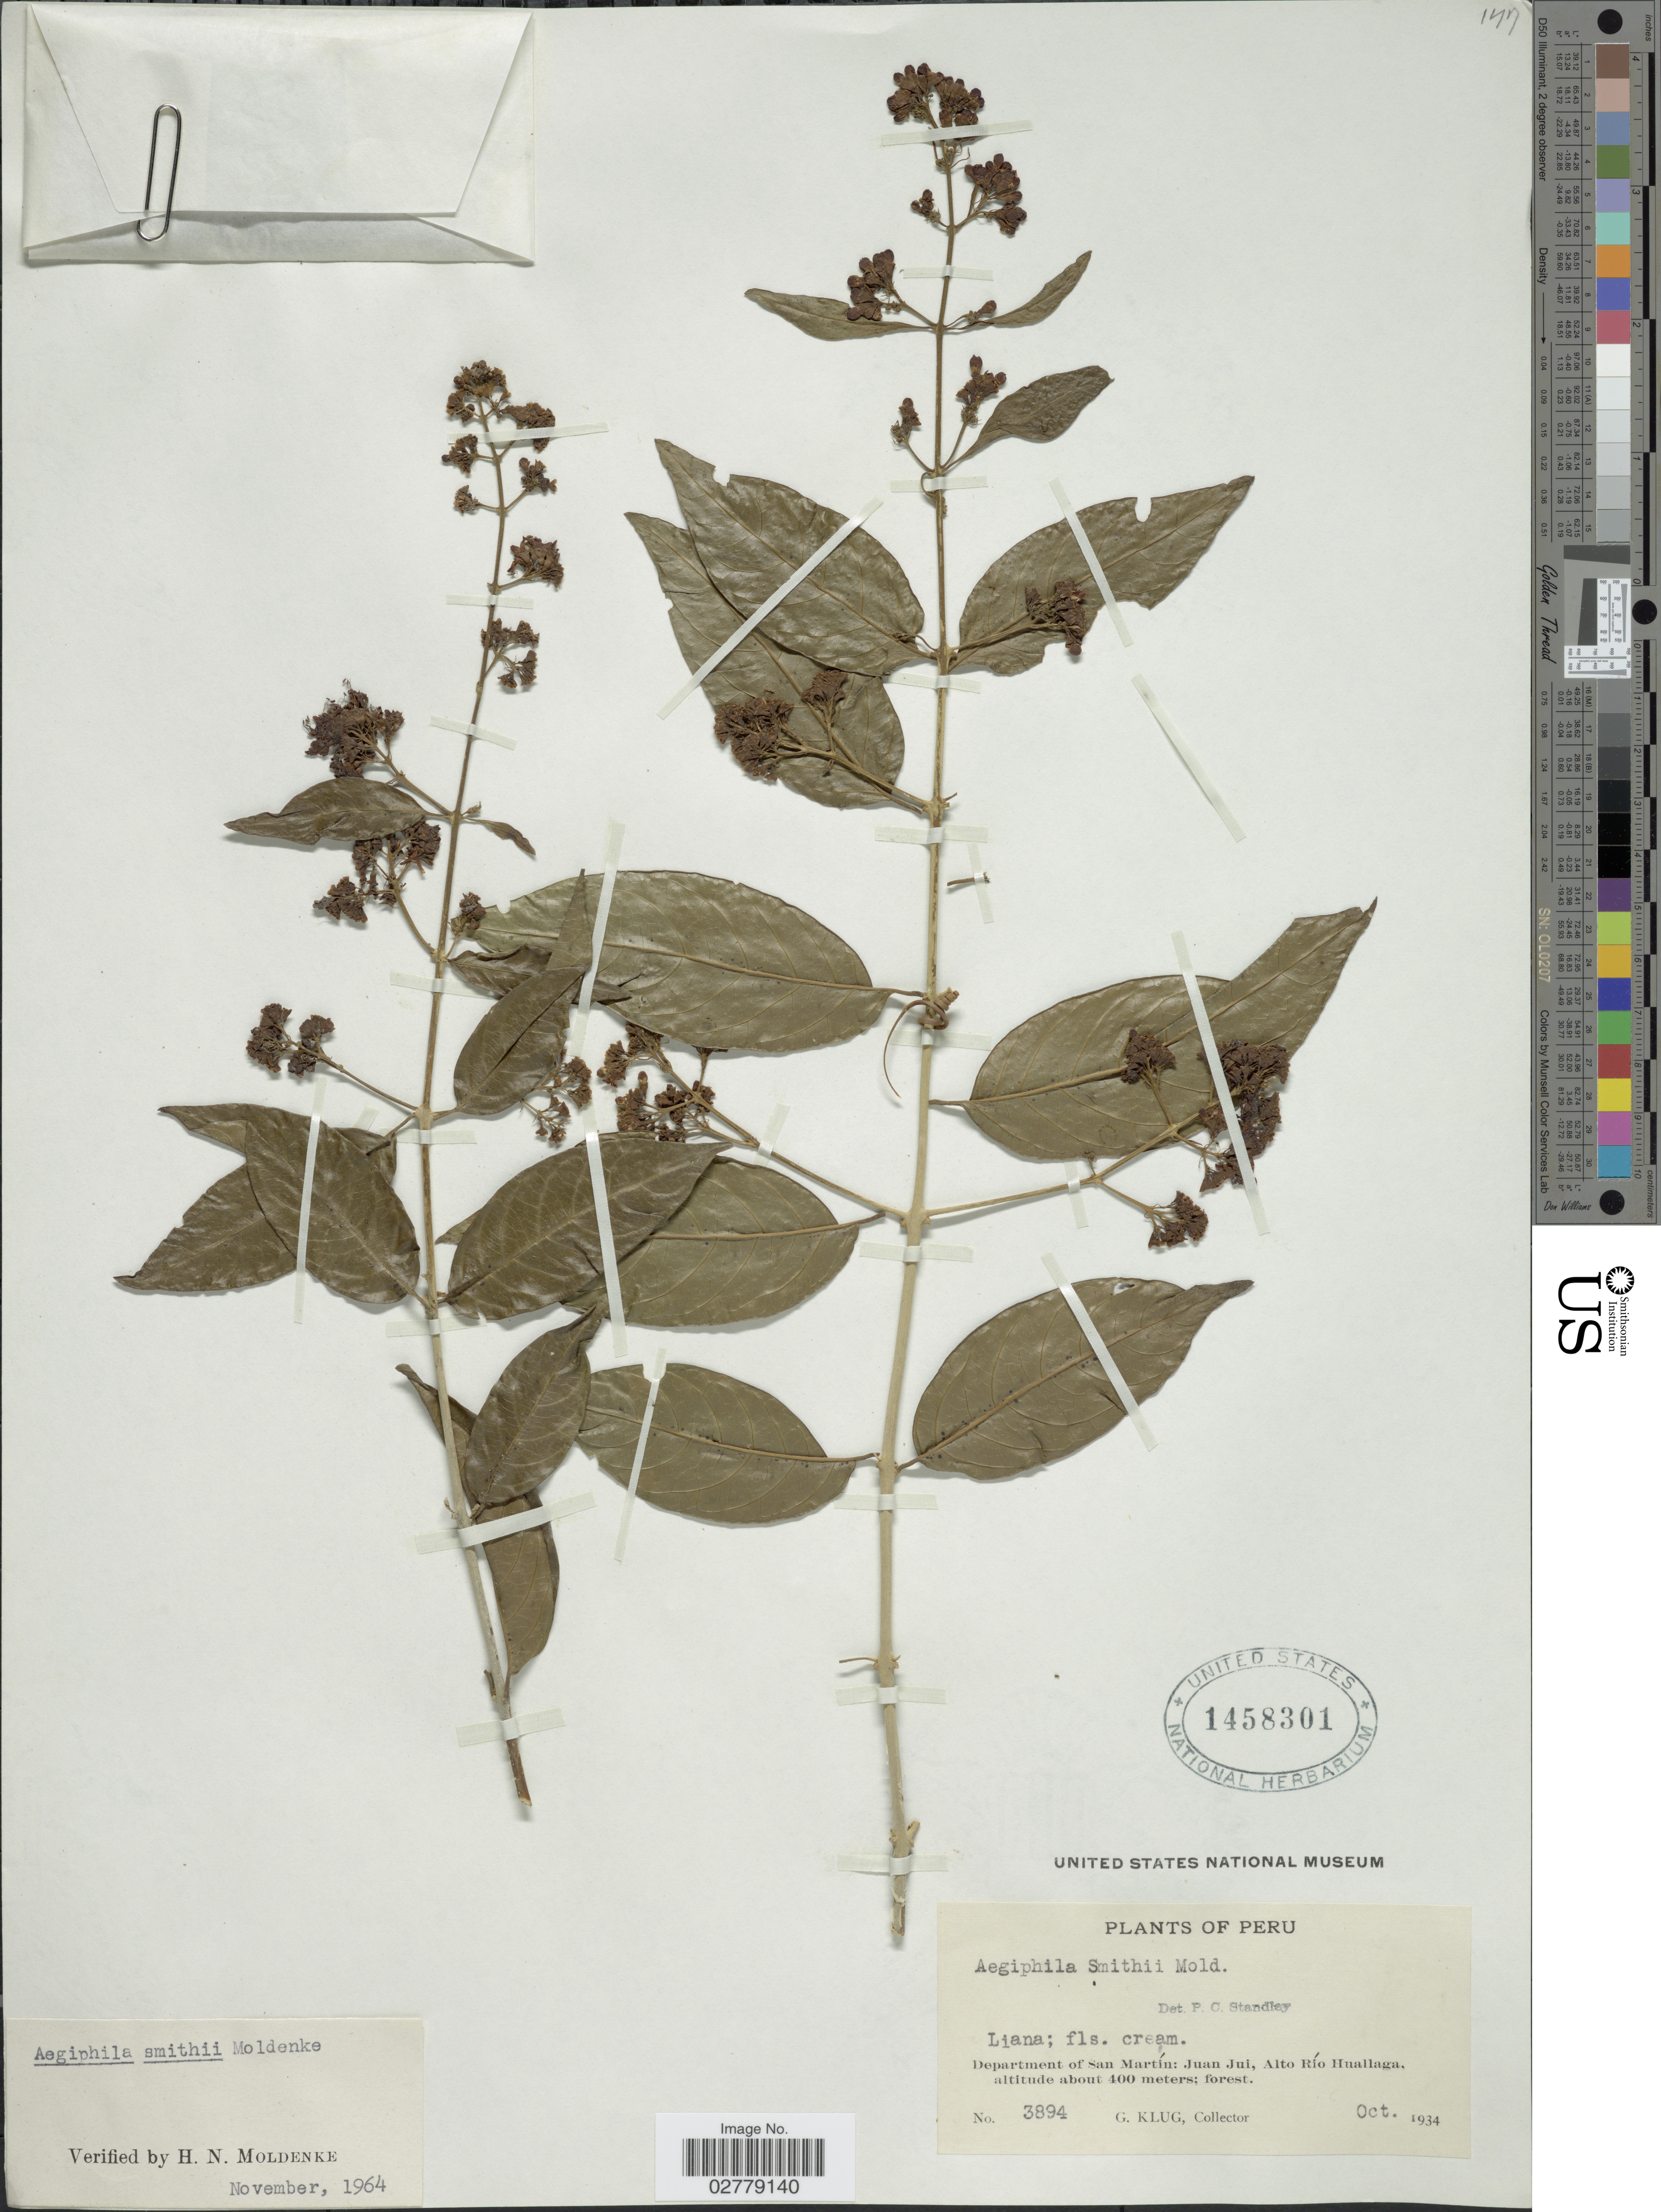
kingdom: Plantae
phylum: Tracheophyta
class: Magnoliopsida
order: Lamiales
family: Lamiaceae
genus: Aegiphila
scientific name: Aegiphila smithii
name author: Moldenke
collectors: G. Klug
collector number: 3894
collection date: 1934-10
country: Peru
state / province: San Martín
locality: Department of San Martín, Juan Jui, Alto Río Huallaga.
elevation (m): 400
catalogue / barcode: US 1458301